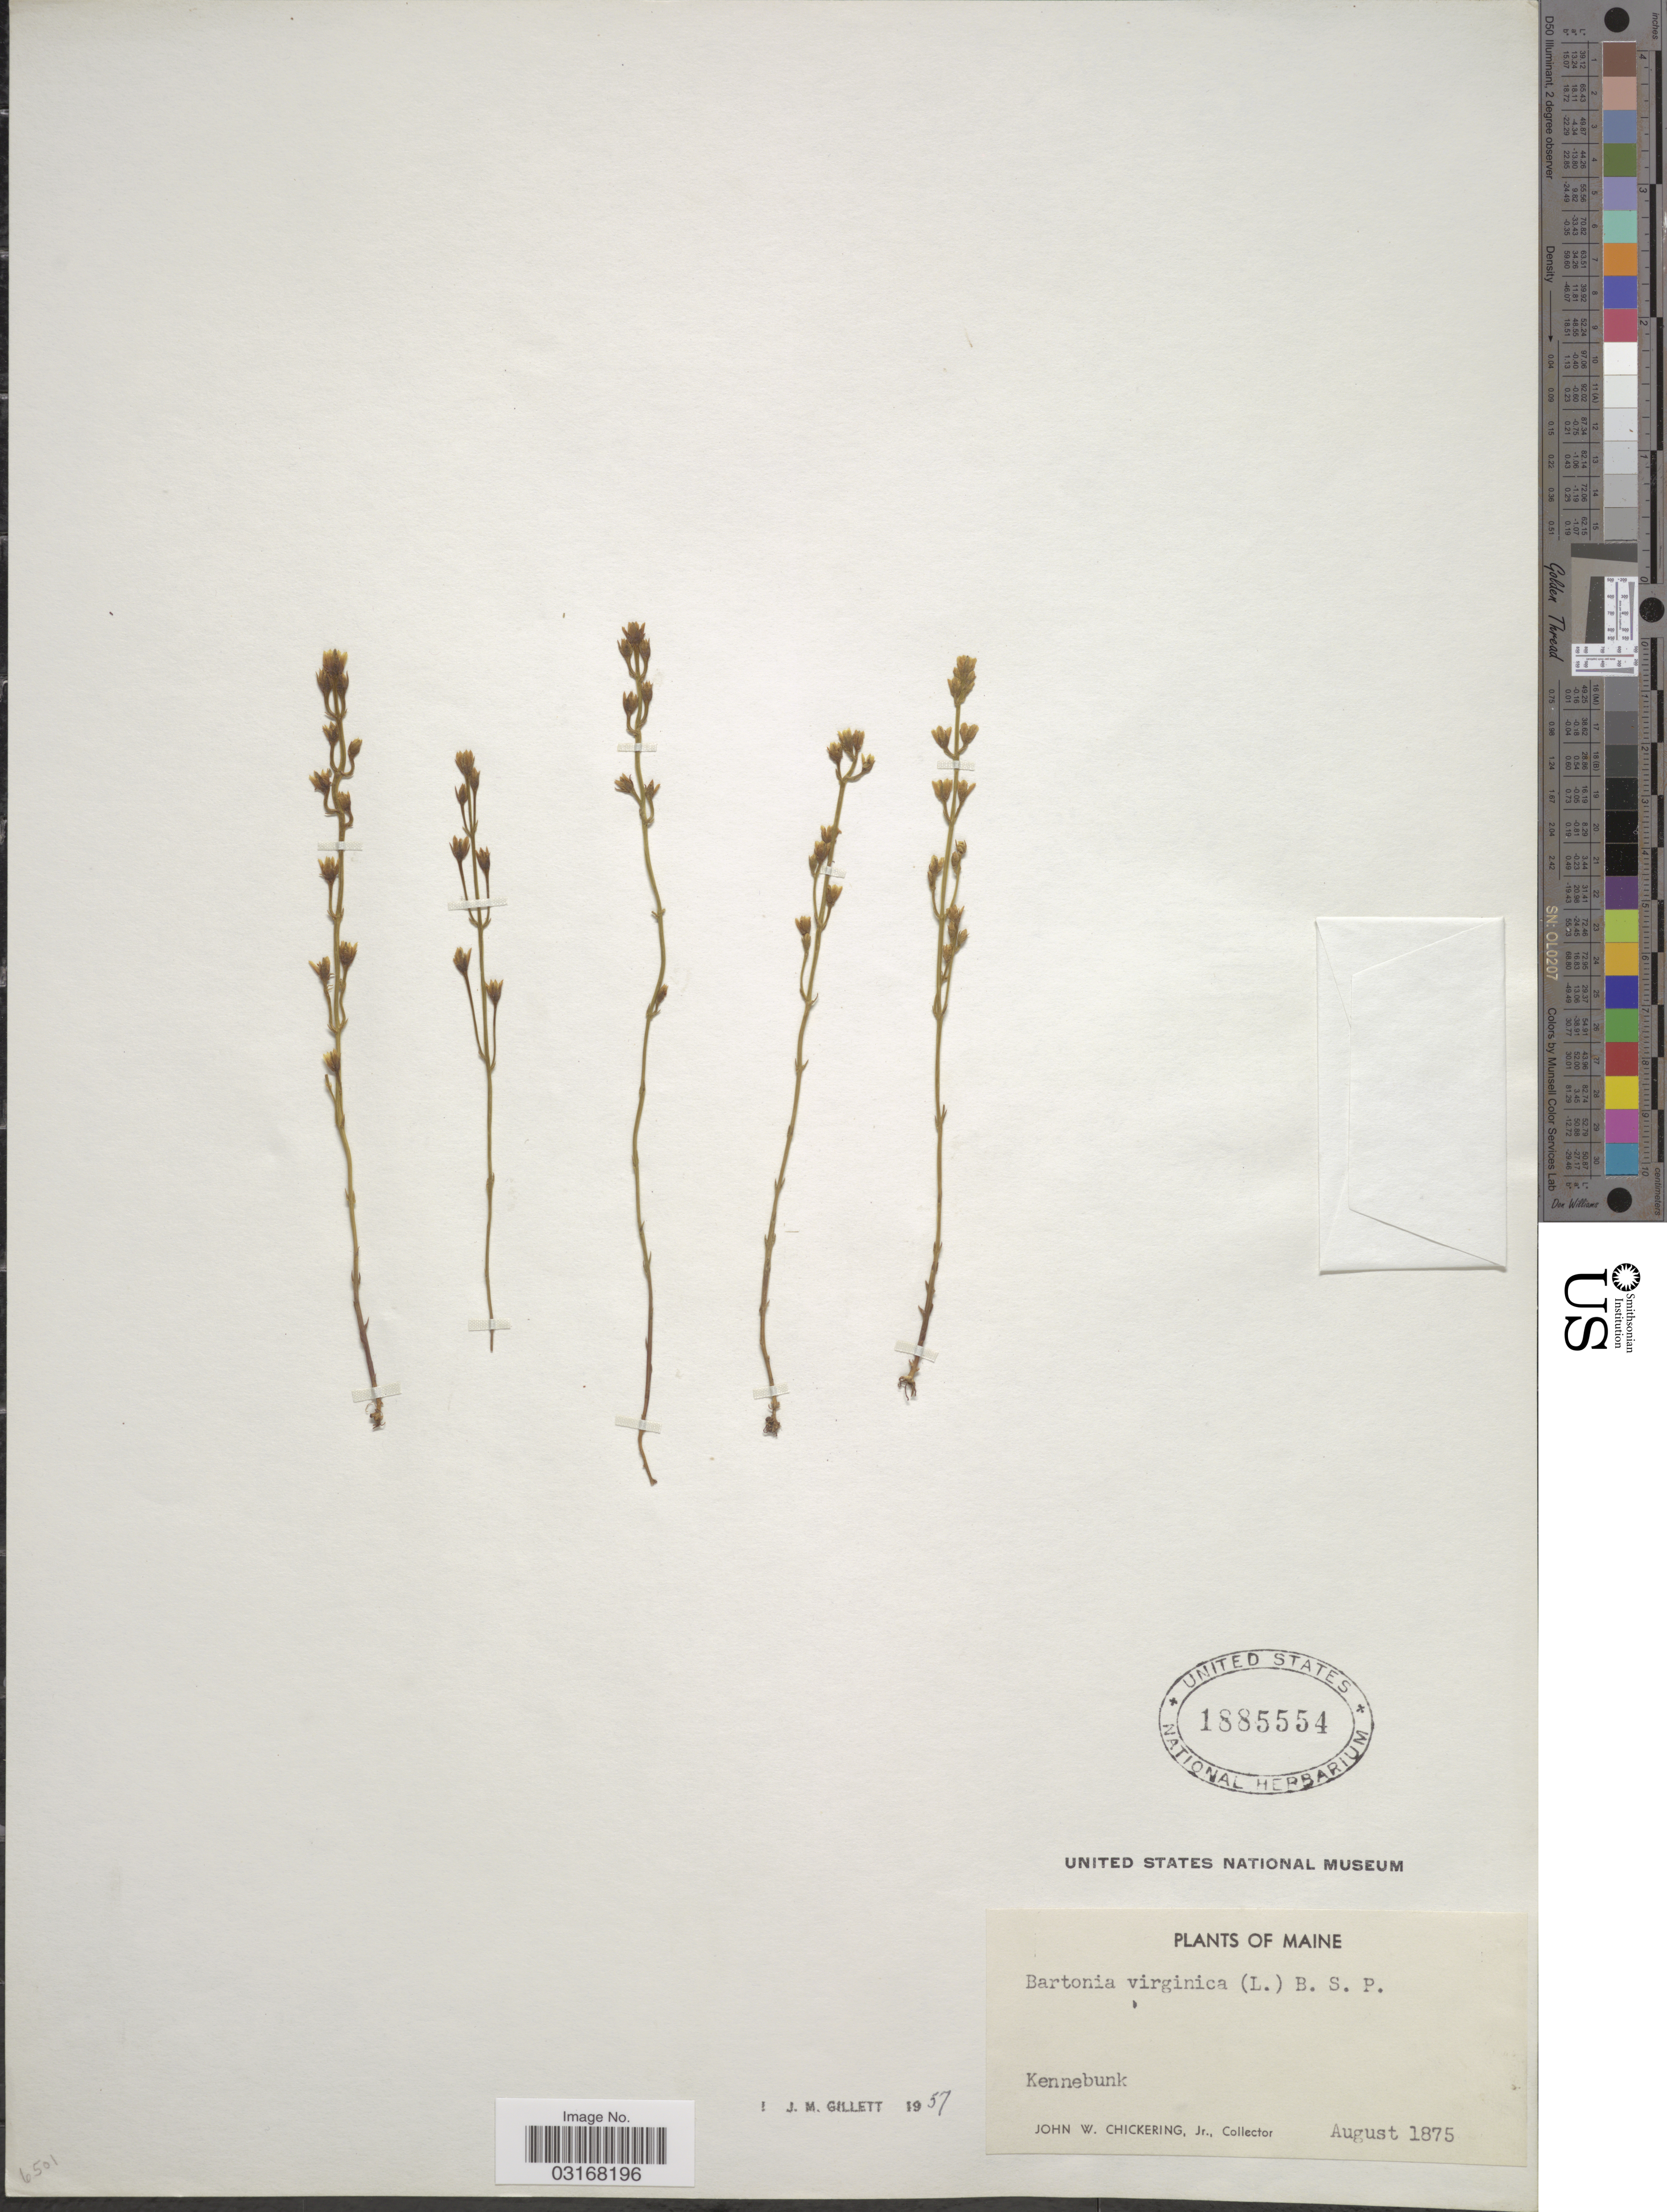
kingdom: Plantae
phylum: Tracheophyta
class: Magnoliopsida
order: Gentianales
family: Gentianaceae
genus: Bartonia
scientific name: Bartonia virginica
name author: (L.) Britton, Stearns & Poggenb.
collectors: J. Chickering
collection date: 1875-08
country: United States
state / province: Maine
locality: Kennebunk.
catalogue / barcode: US 1885554